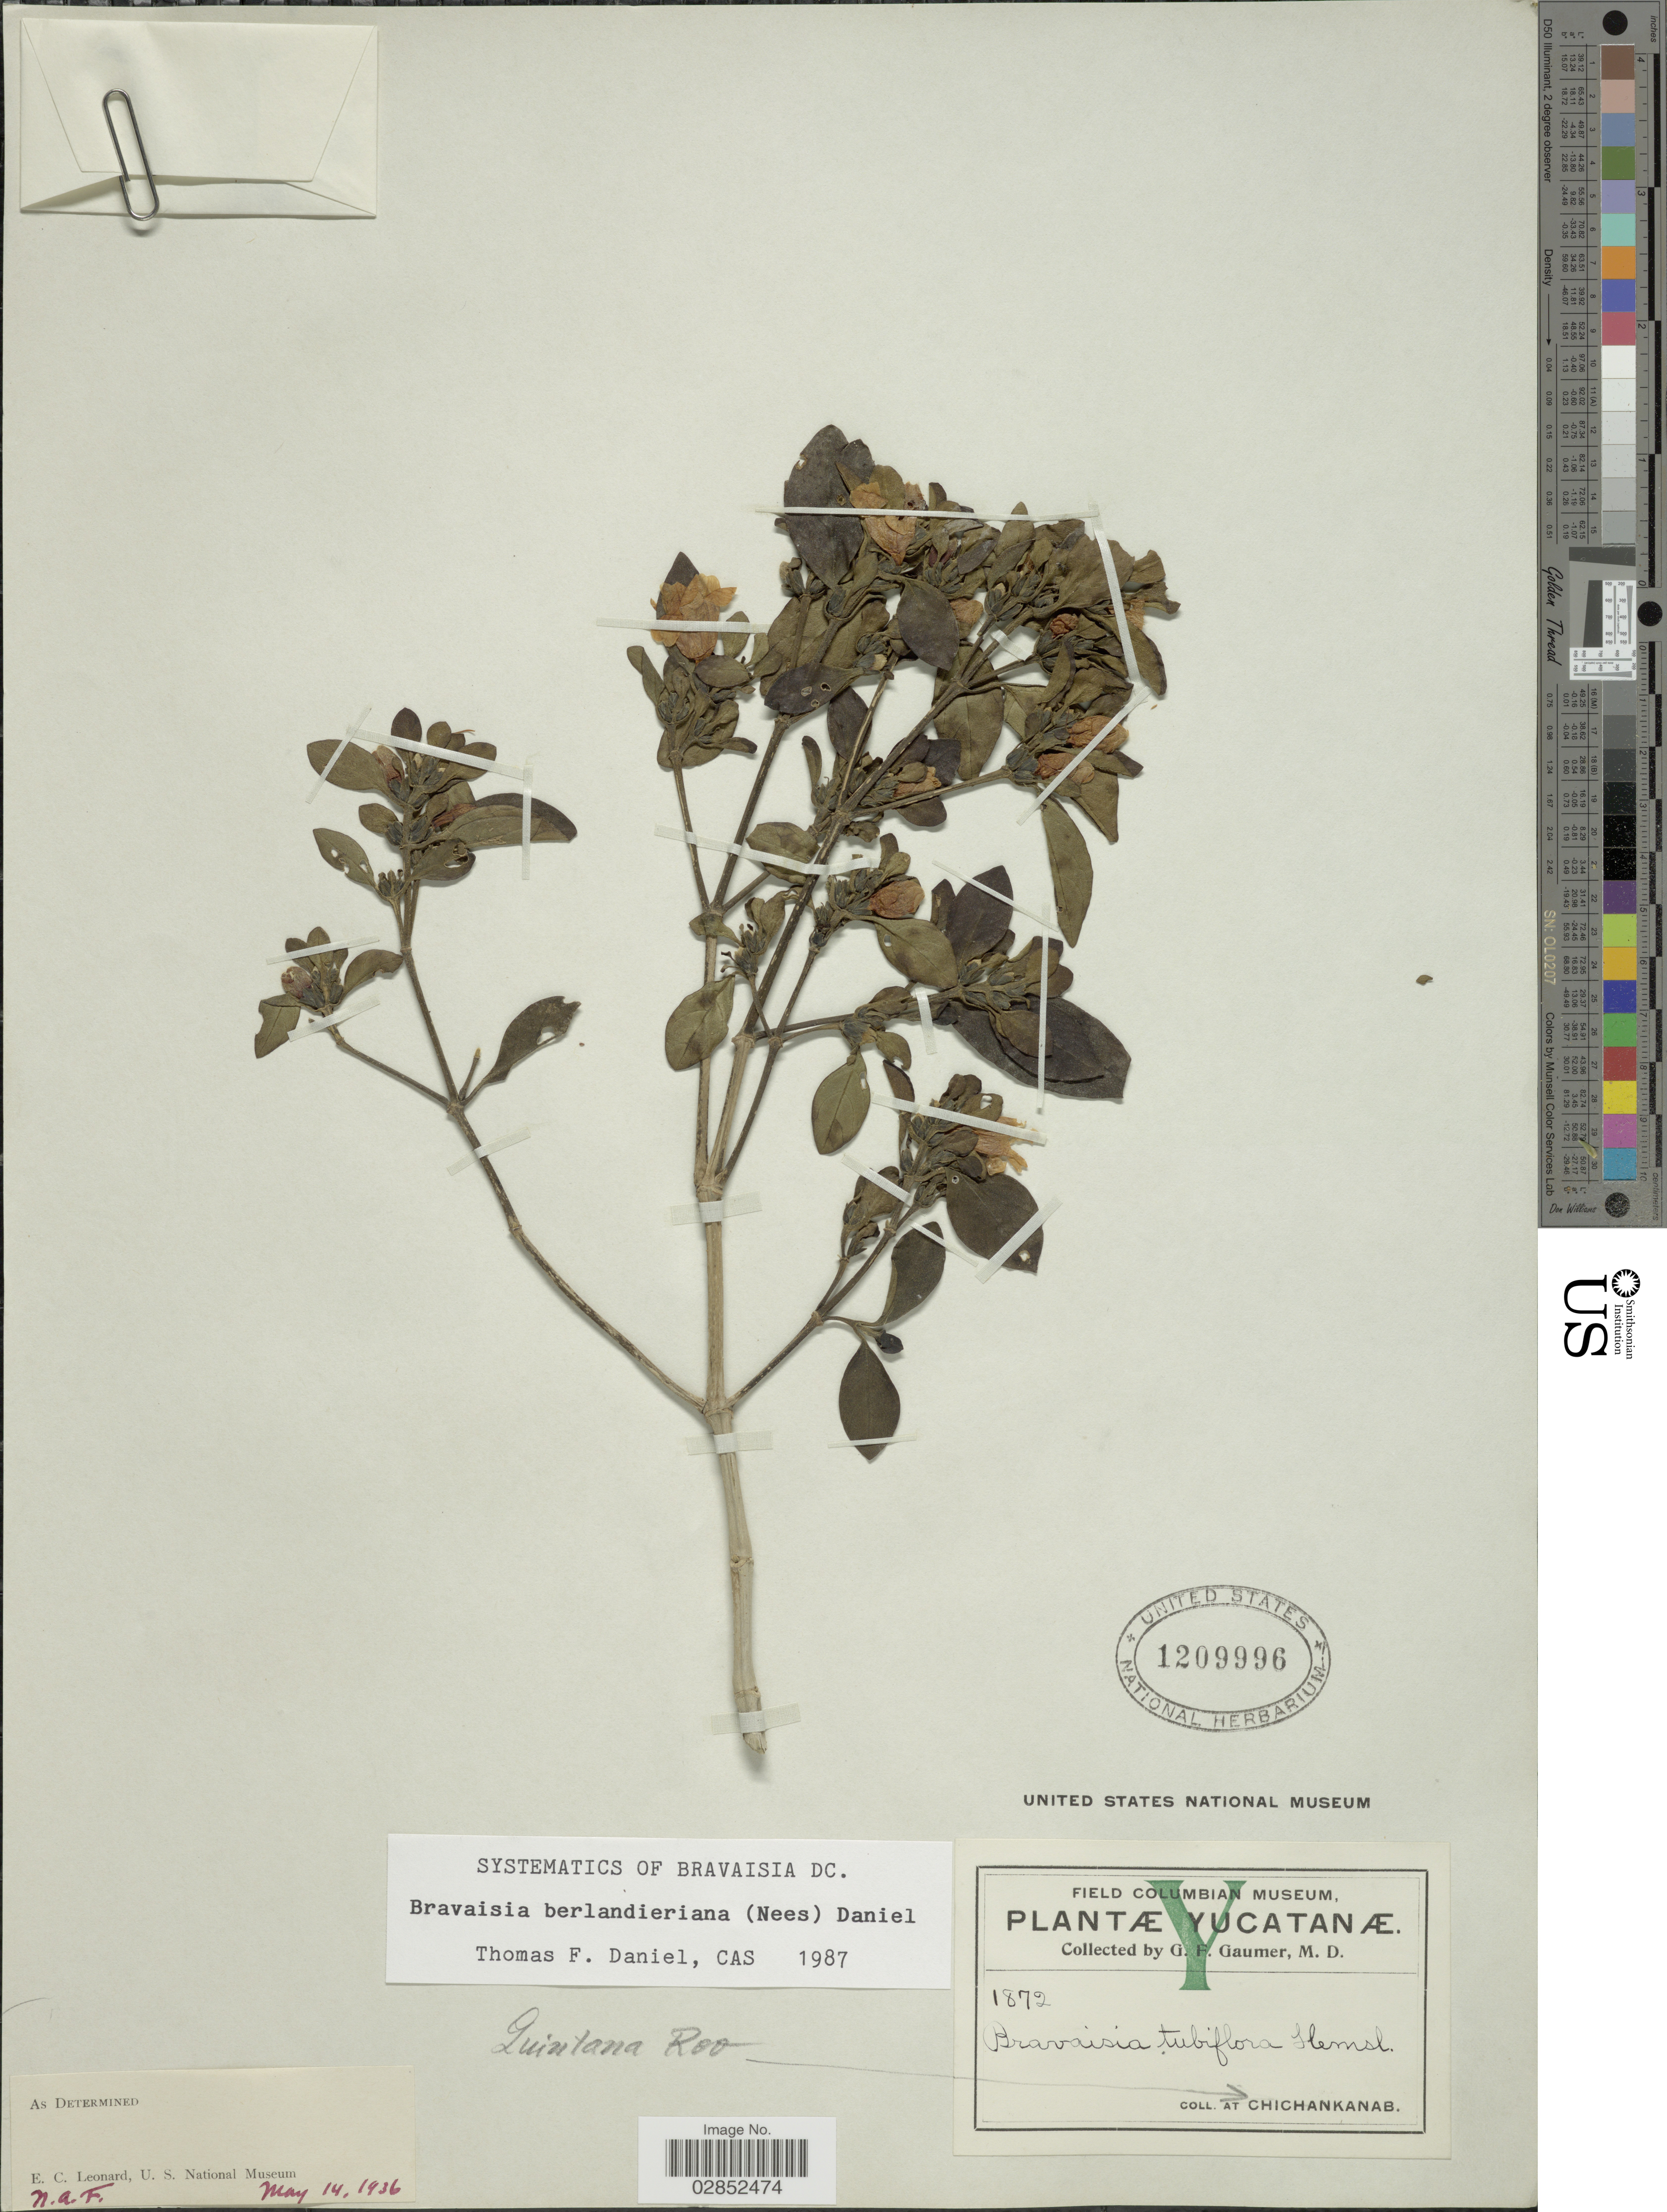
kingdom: Plantae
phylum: Tracheophyta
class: Magnoliopsida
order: Lamiales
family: Acanthaceae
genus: Bravaisia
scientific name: Bravaisia berlandieriana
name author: (Nees) T.F. Daniel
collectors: G. F. Gaumer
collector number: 1872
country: Mexico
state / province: Yucatán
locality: Yucatanae, Quintana Roo, At Chichankanab.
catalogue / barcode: US 1209996